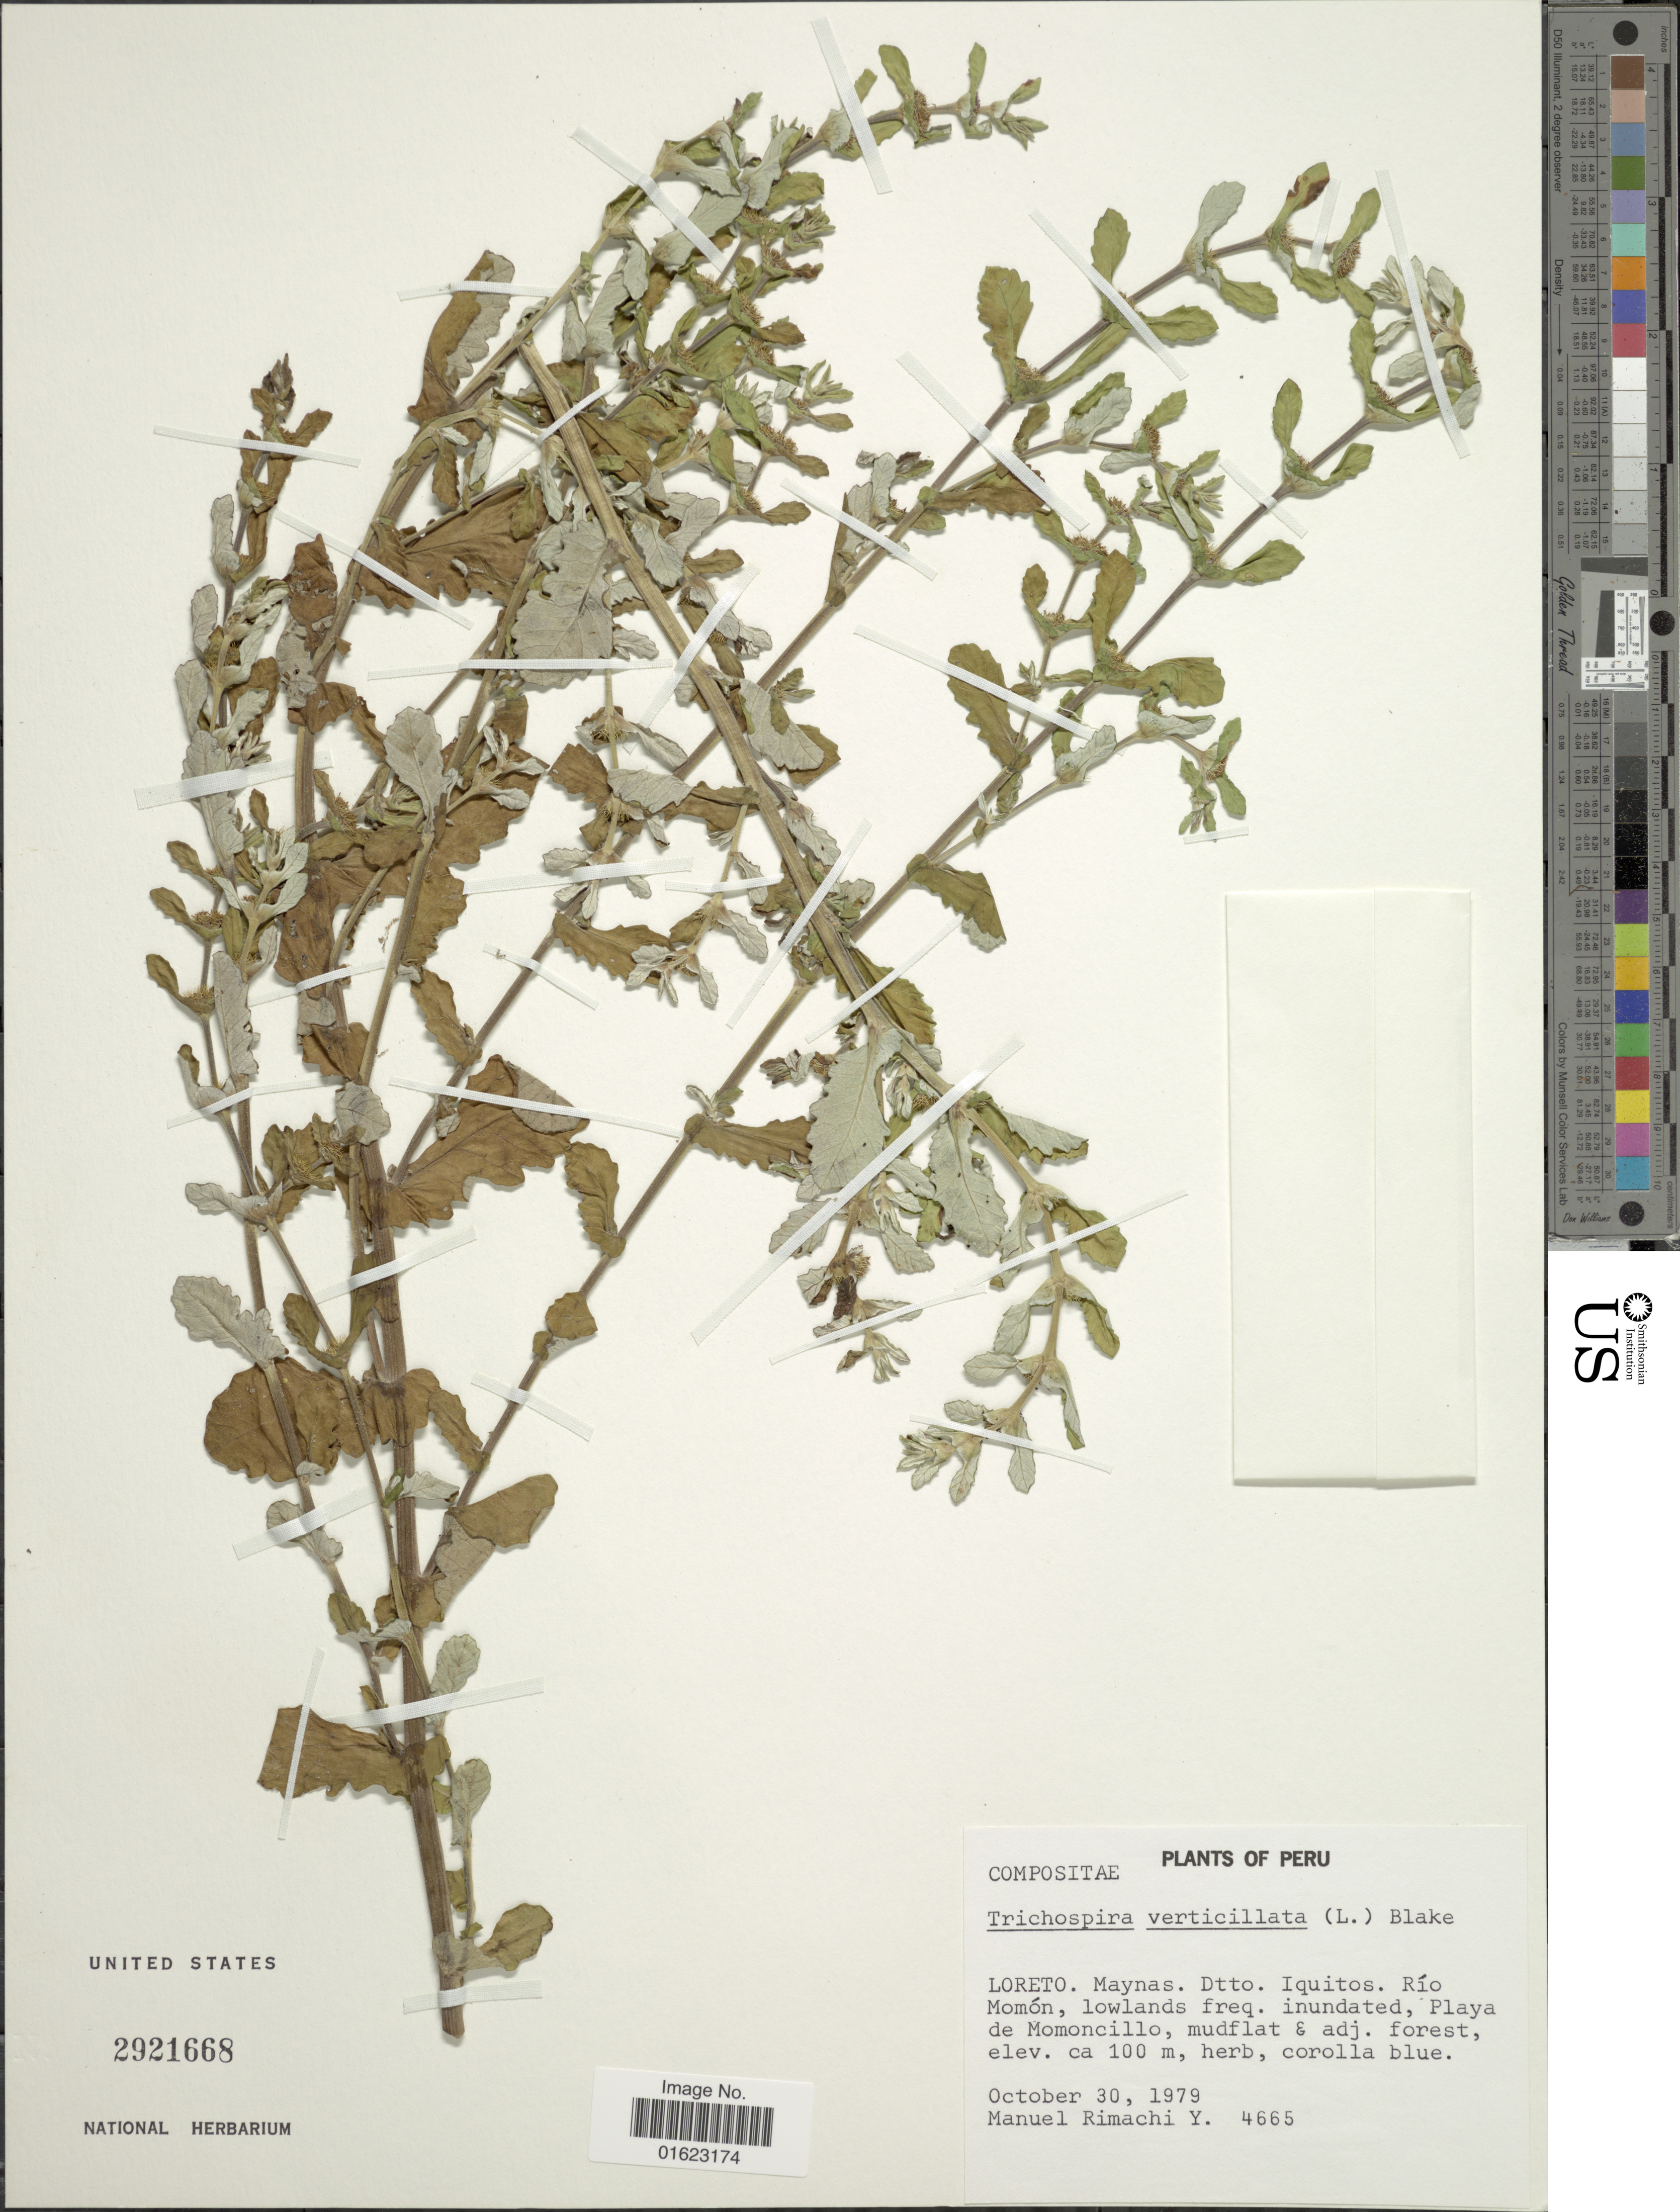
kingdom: Plantae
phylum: Tracheophyta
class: Magnoliopsida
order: Asterales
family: Asteraceae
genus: Trichospira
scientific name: Trichospira verticillata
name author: (L.) S.F. Blake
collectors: M. Rimachi Y.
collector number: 4665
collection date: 1979-10-30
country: Peru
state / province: Loreto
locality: Peru, Loreto, Maynas. Dtto. Iquitos. Rio Momon.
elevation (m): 100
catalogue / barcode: US 2921668